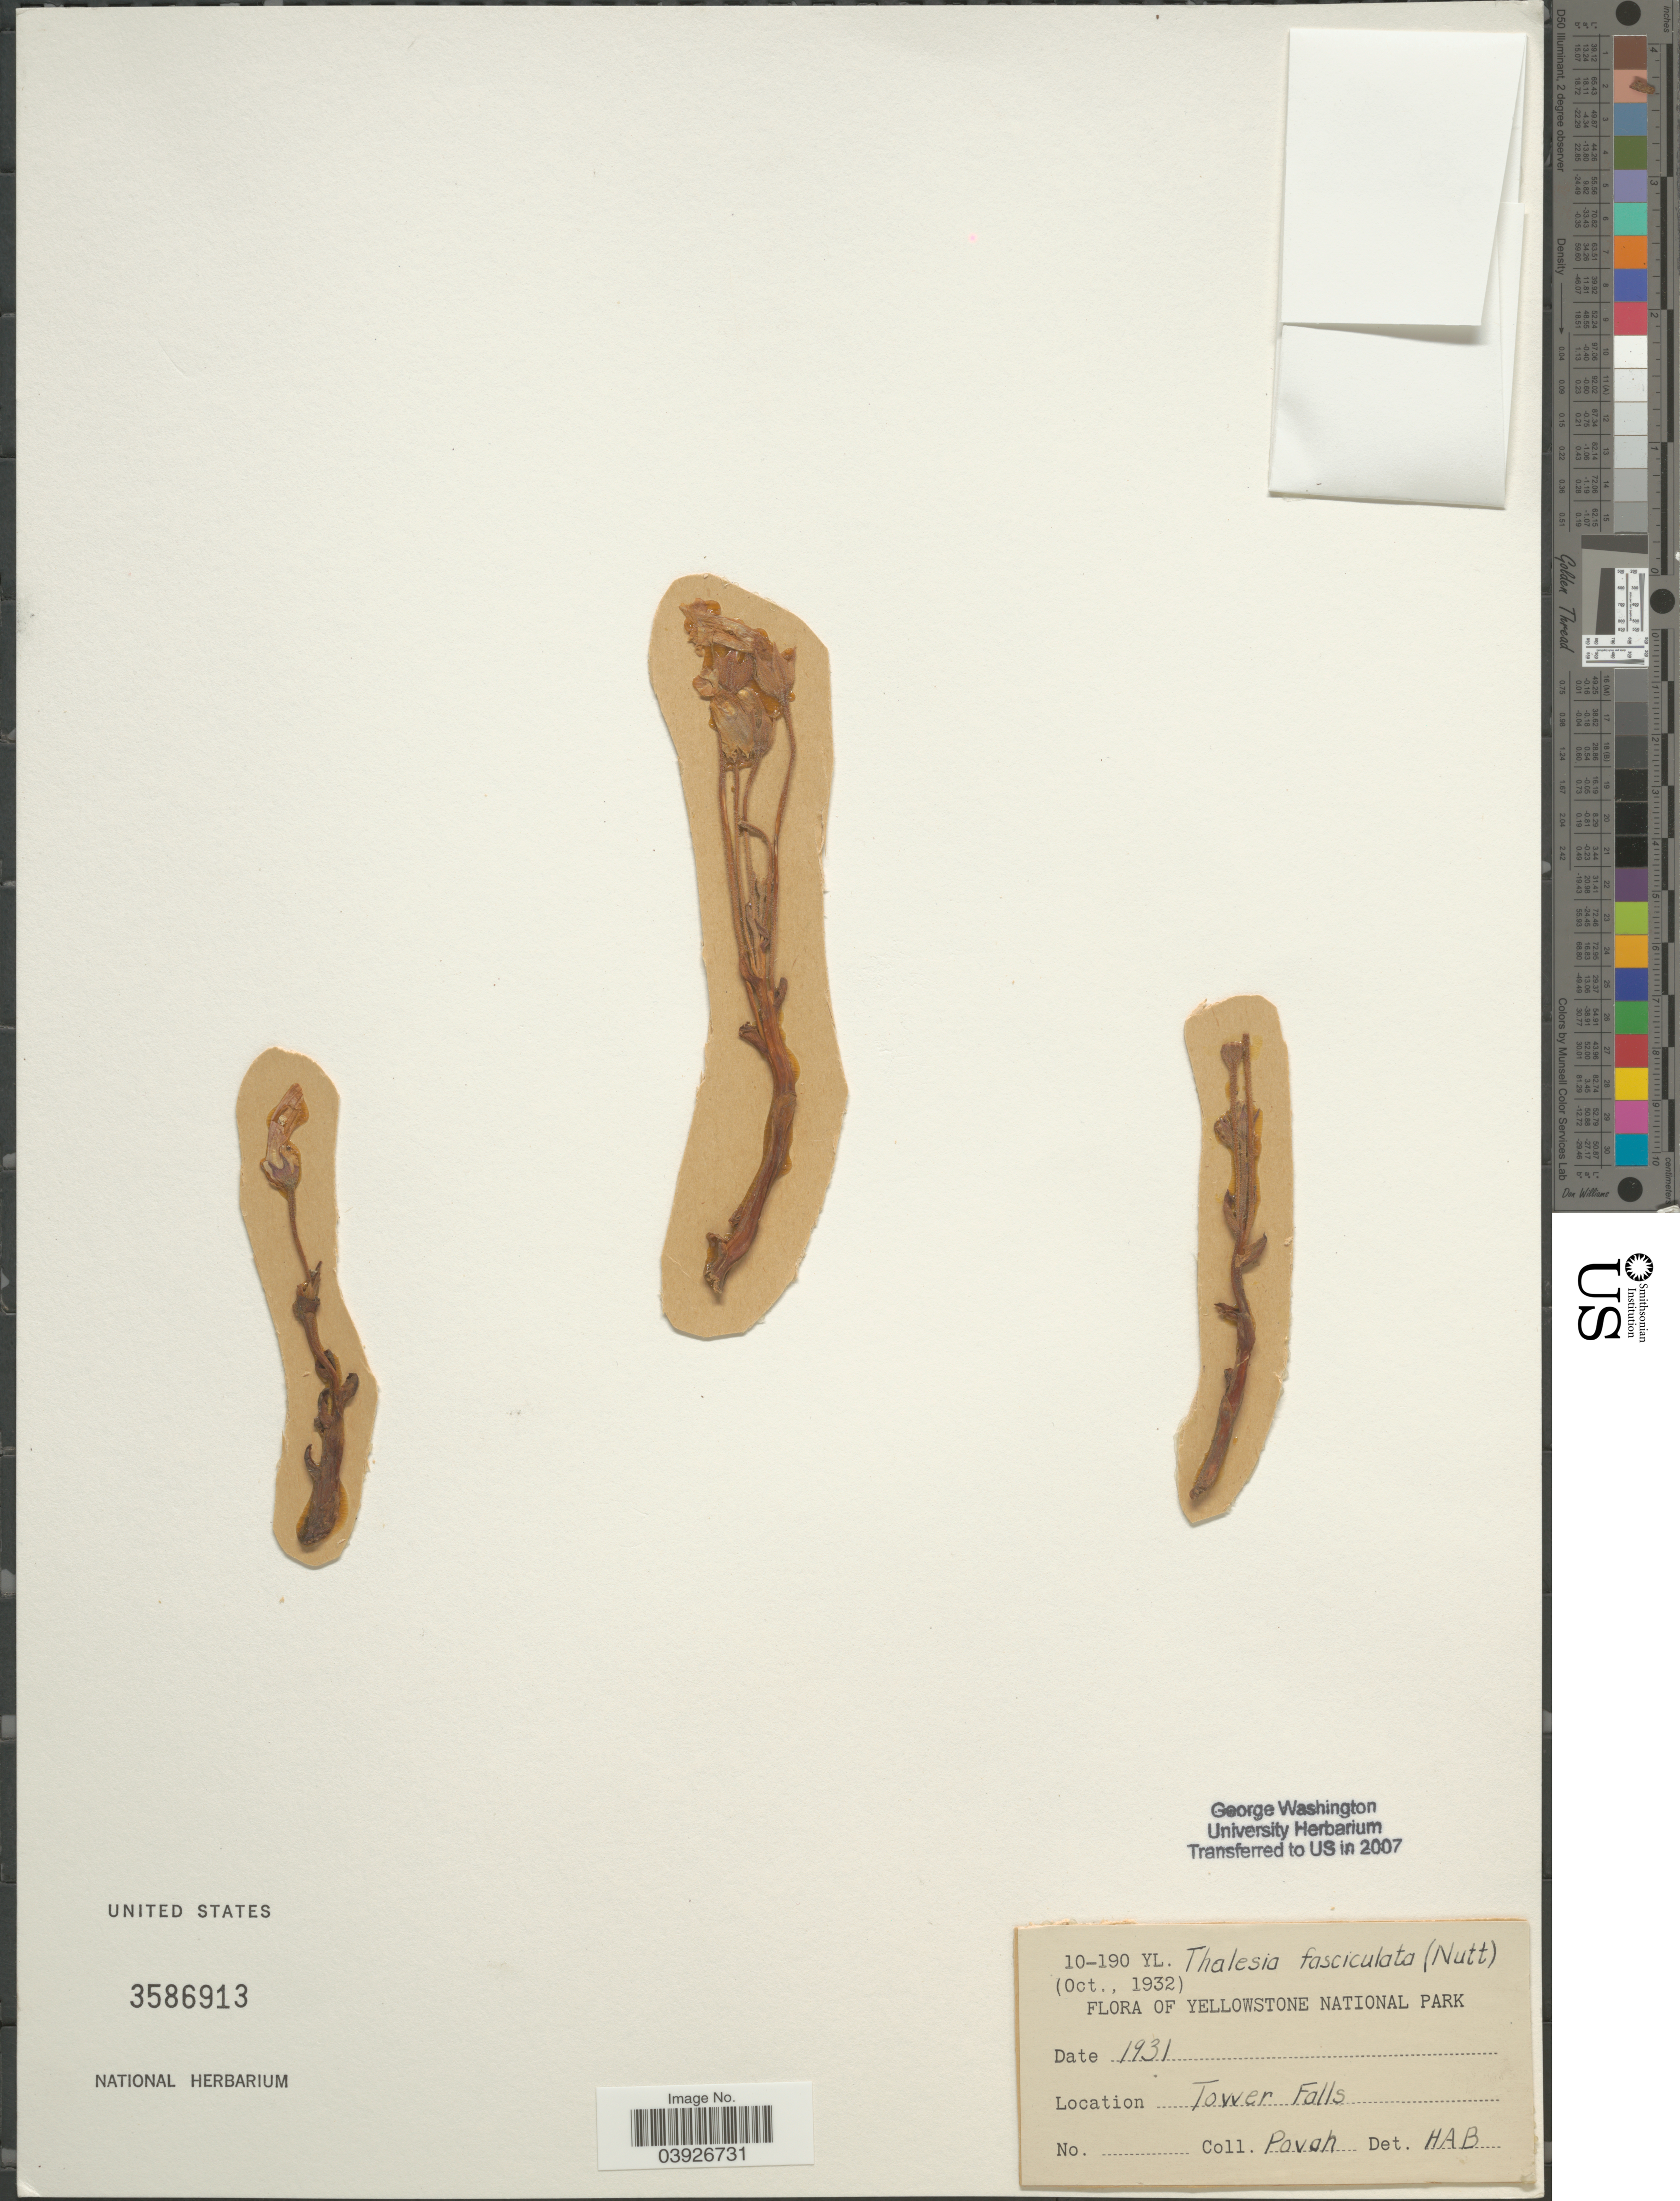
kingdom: Plantae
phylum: Tracheophyta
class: Magnoliopsida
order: Lamiales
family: Orobanchaceae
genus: Aphyllon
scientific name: Aphyllon fasciculatum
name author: (Nutt.) Torr. & A. Gray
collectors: A. Povah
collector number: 10-190YL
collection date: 1931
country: United States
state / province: Wyoming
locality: Yellowstone National Park. Tower Falls.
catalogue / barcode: US 3586913